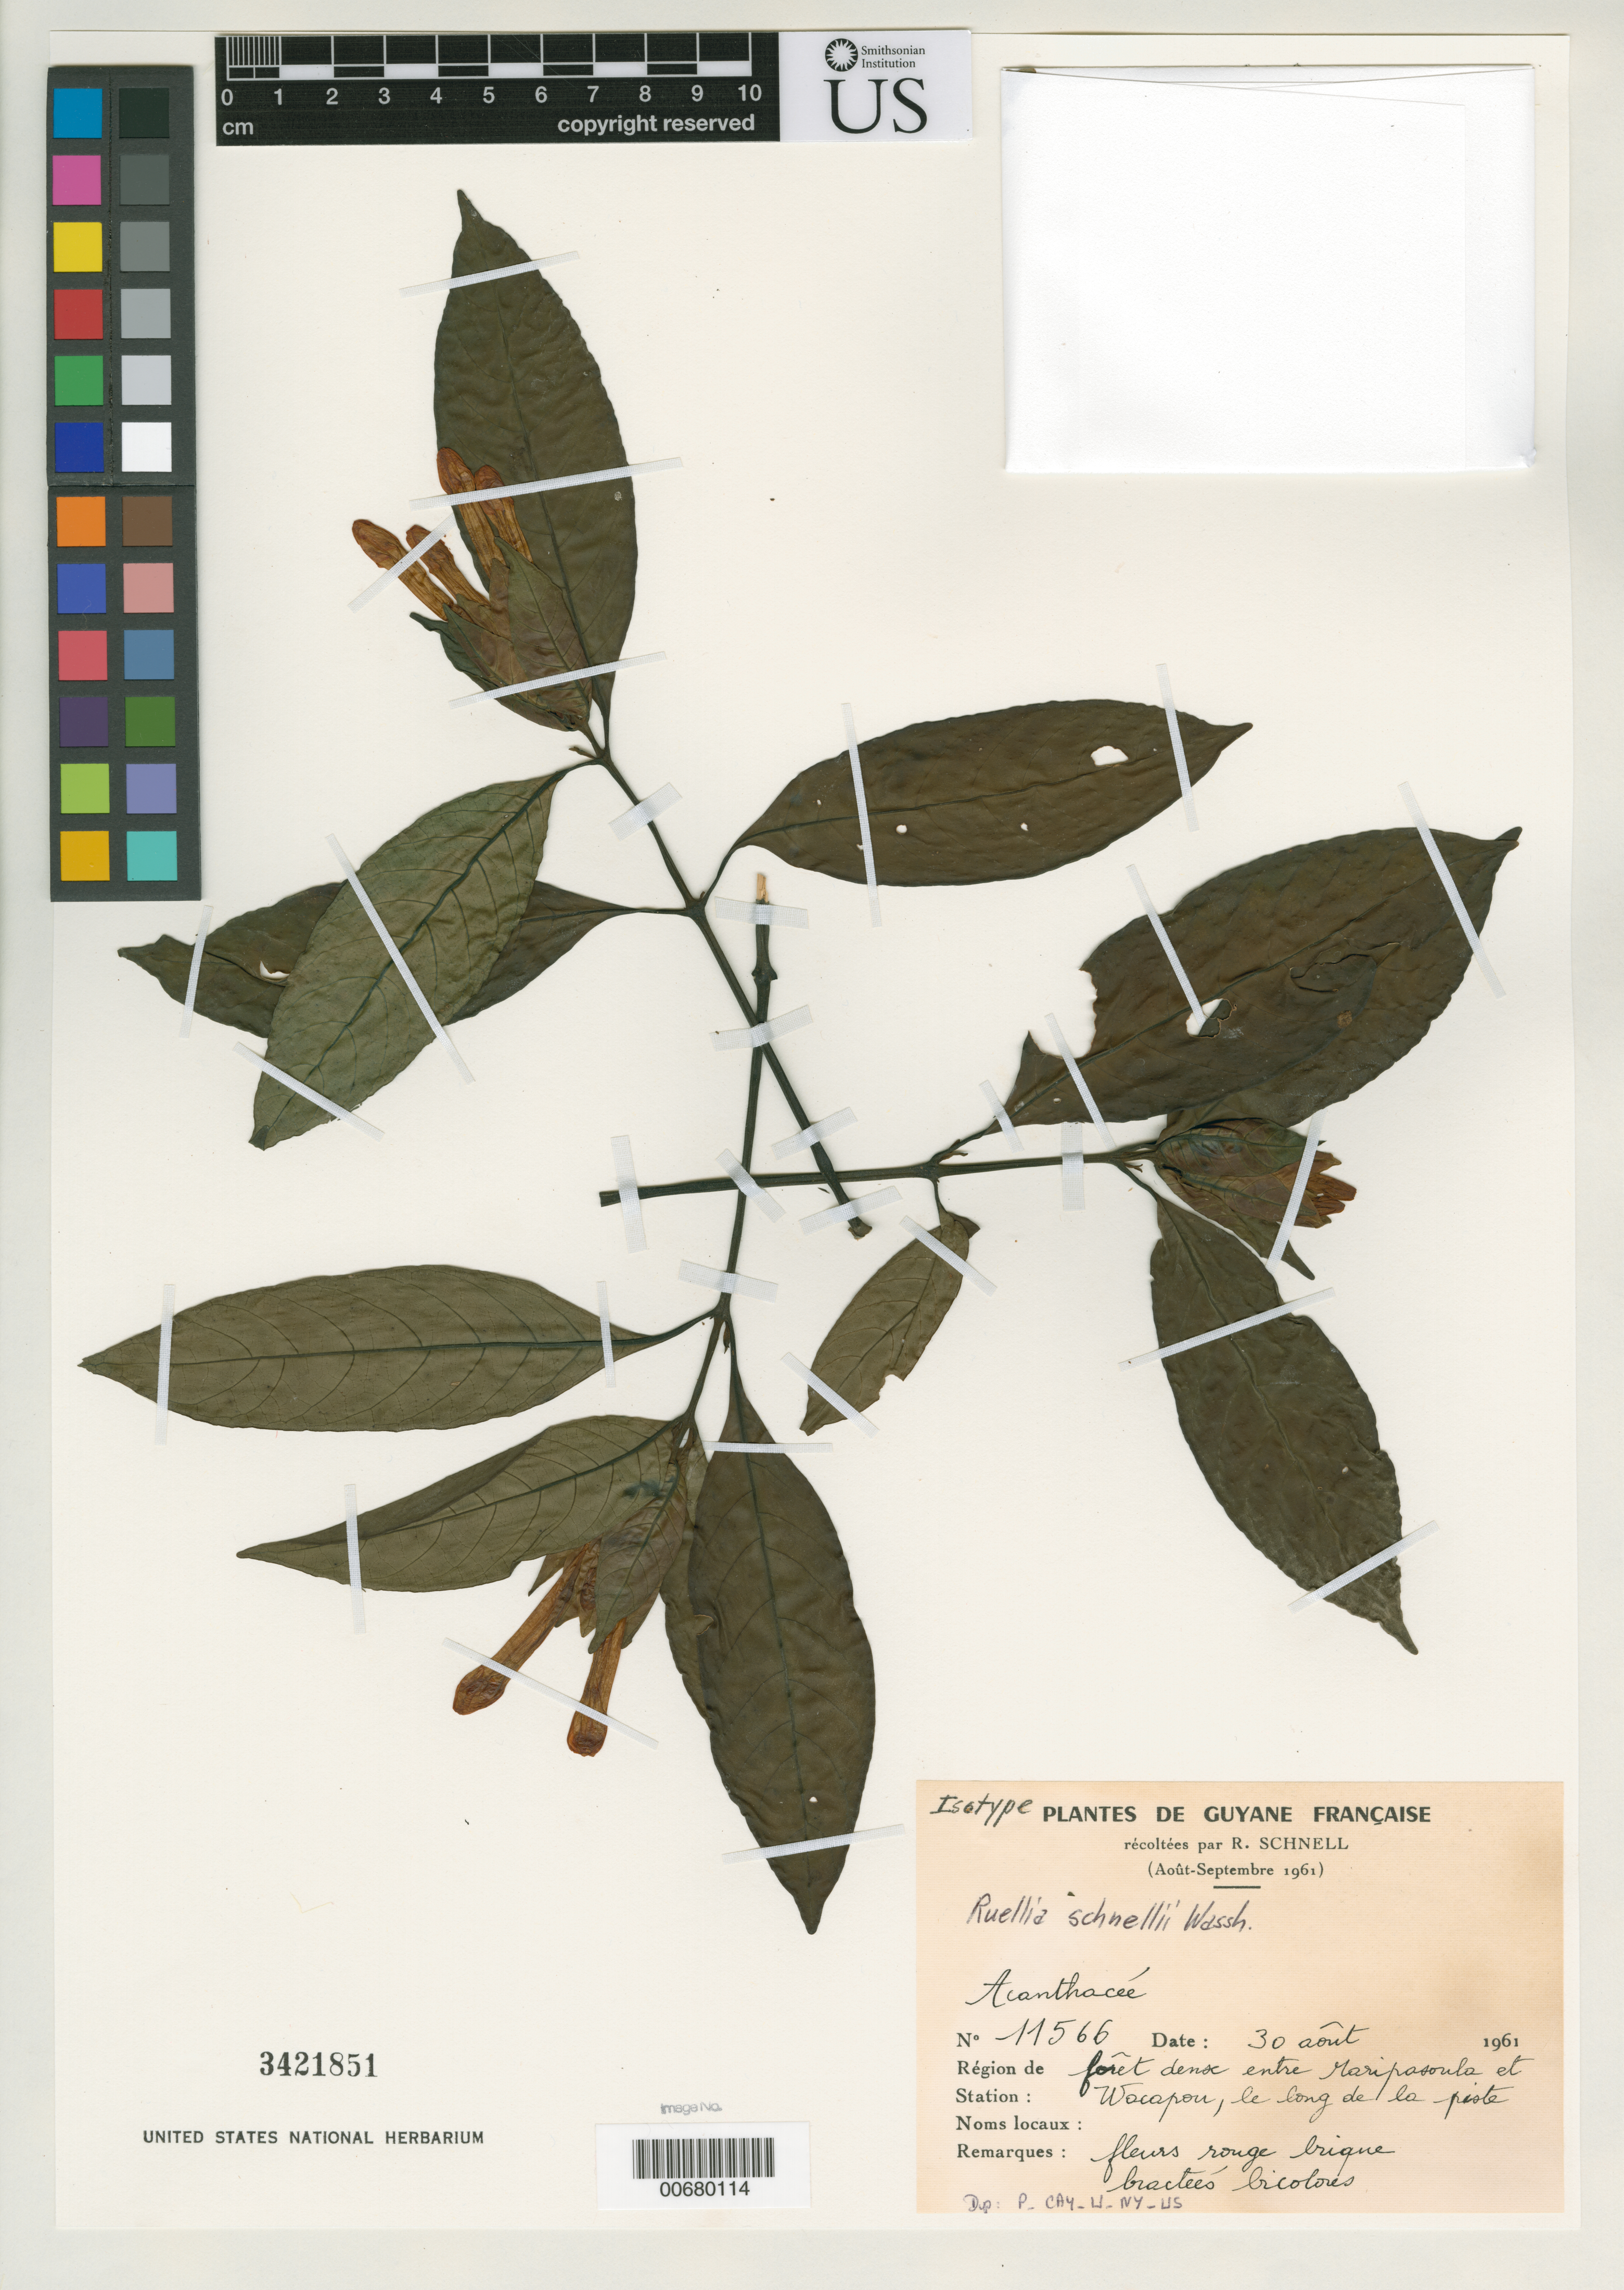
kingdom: Plantae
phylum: Tracheophyta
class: Magnoliopsida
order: Lamiales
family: Acanthaceae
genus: Ruellia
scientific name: Ruellia schnellii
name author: Wassh.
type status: Isotype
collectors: R. A. Schnell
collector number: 11566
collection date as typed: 30 Aug 1961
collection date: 1961-08-30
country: French Guiana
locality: Entre Maripasoula et Wocopou, le long de la piste.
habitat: Dense forest.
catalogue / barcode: US 3421851